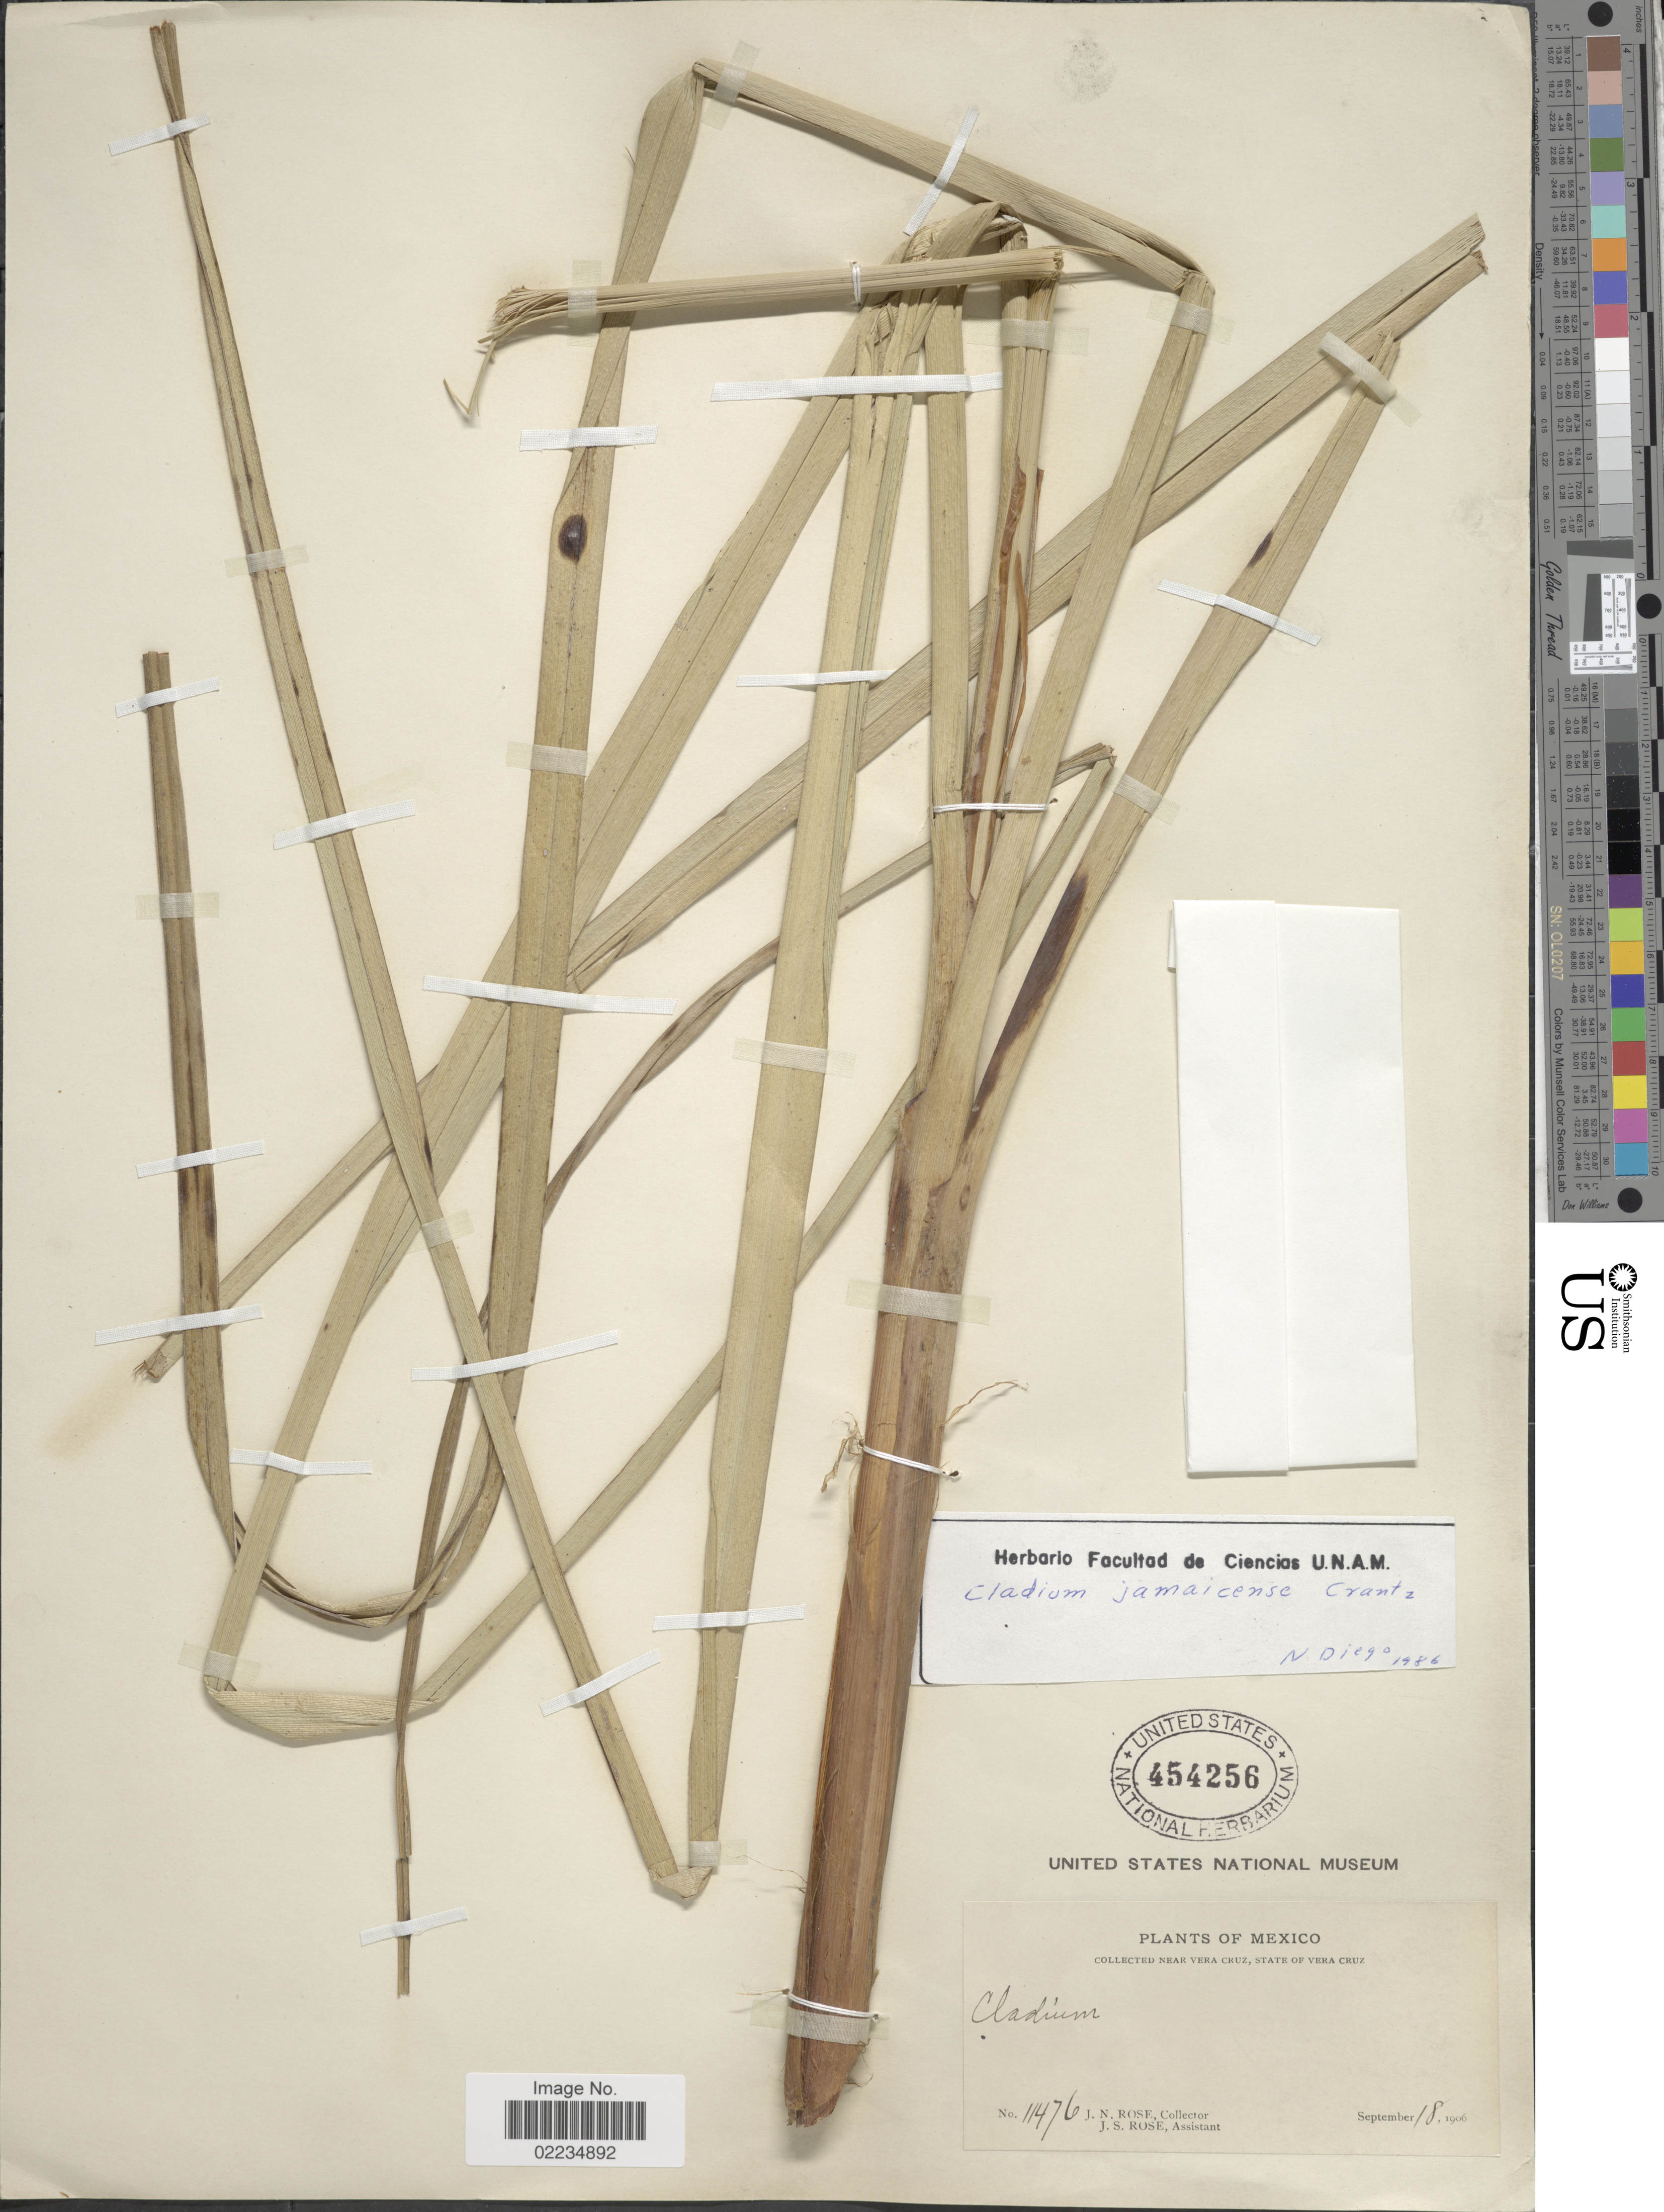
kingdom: Plantae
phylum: Tracheophyta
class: Liliopsida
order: Poales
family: Cyperaceae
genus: Cladium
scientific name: Cladium jamaicense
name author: Crantz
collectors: J. N. Rose & J. S. Rose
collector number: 11476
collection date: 1906-09-18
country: Mexico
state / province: Veracruz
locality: Near Vera Cruz, State of Vera Cruz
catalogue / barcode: US 454256